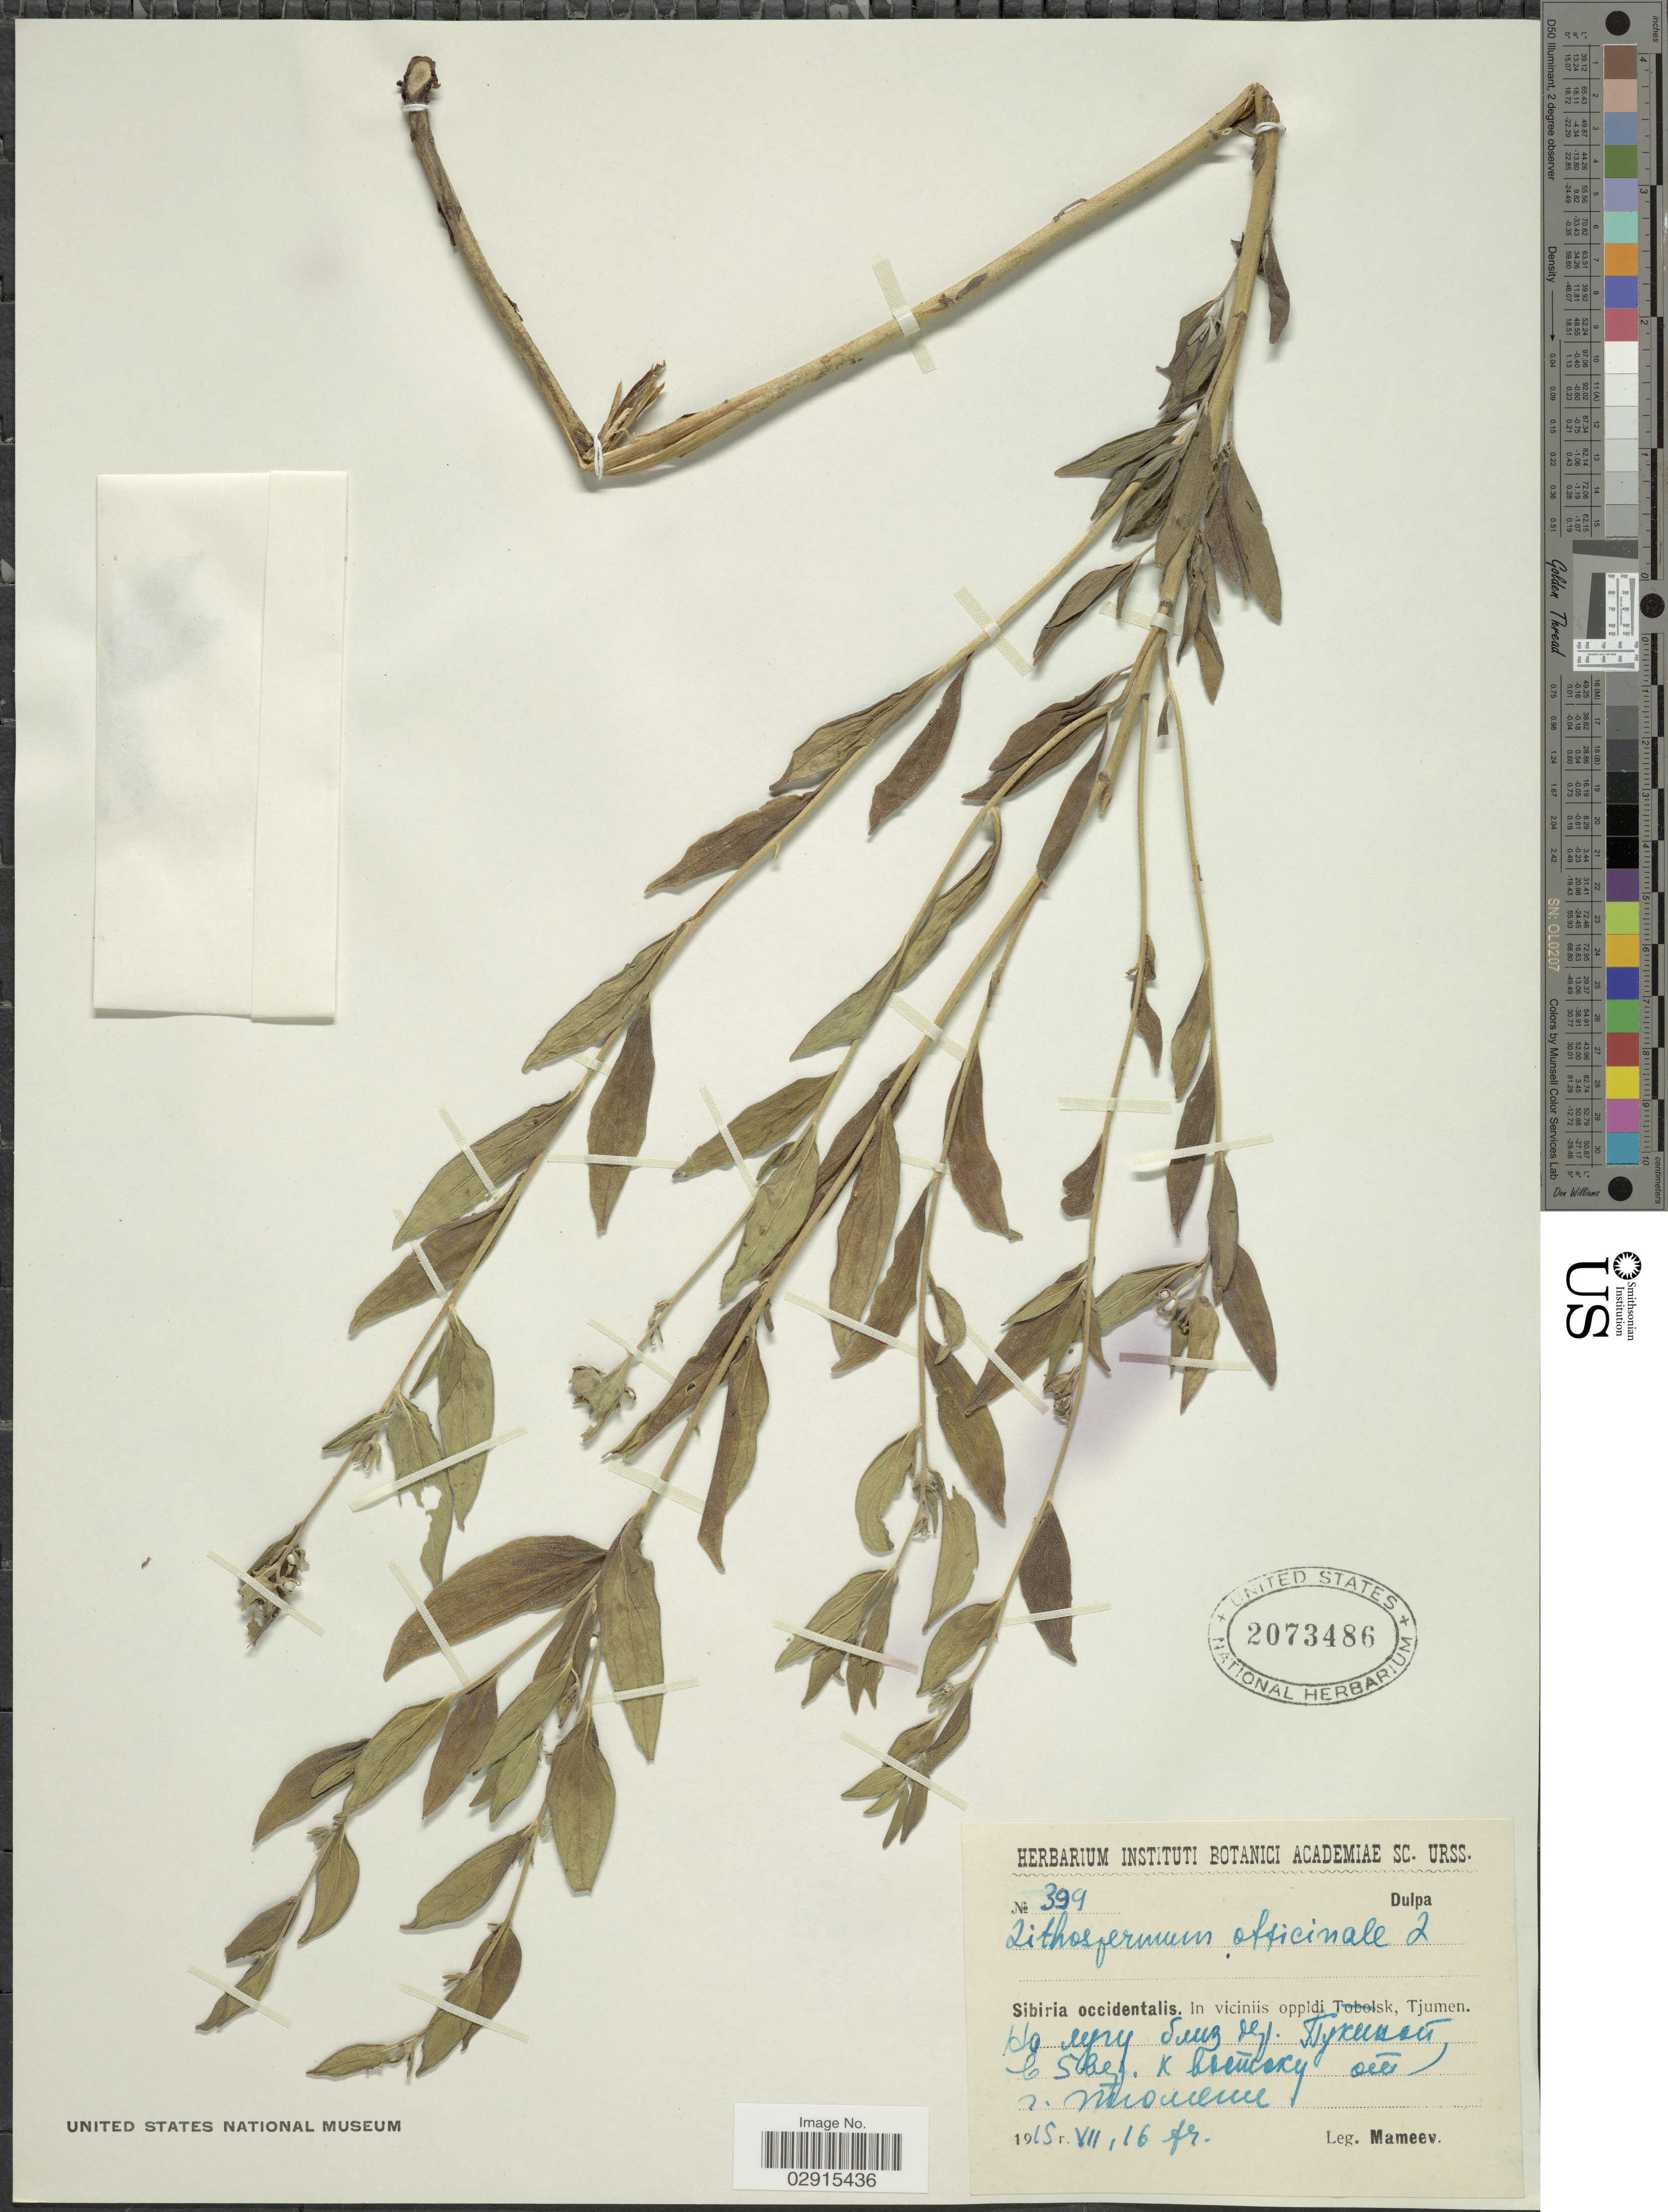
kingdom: Plantae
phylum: Tracheophyta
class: Magnoliopsida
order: Boraginales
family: Boraginaceae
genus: Lithospermum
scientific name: Lithospermum officinale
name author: L.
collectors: Mameev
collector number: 399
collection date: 1965-07-16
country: Russian Federation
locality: Sibiria occidentalis. In viciniis oppidi. Tjumen.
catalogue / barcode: US 2073486